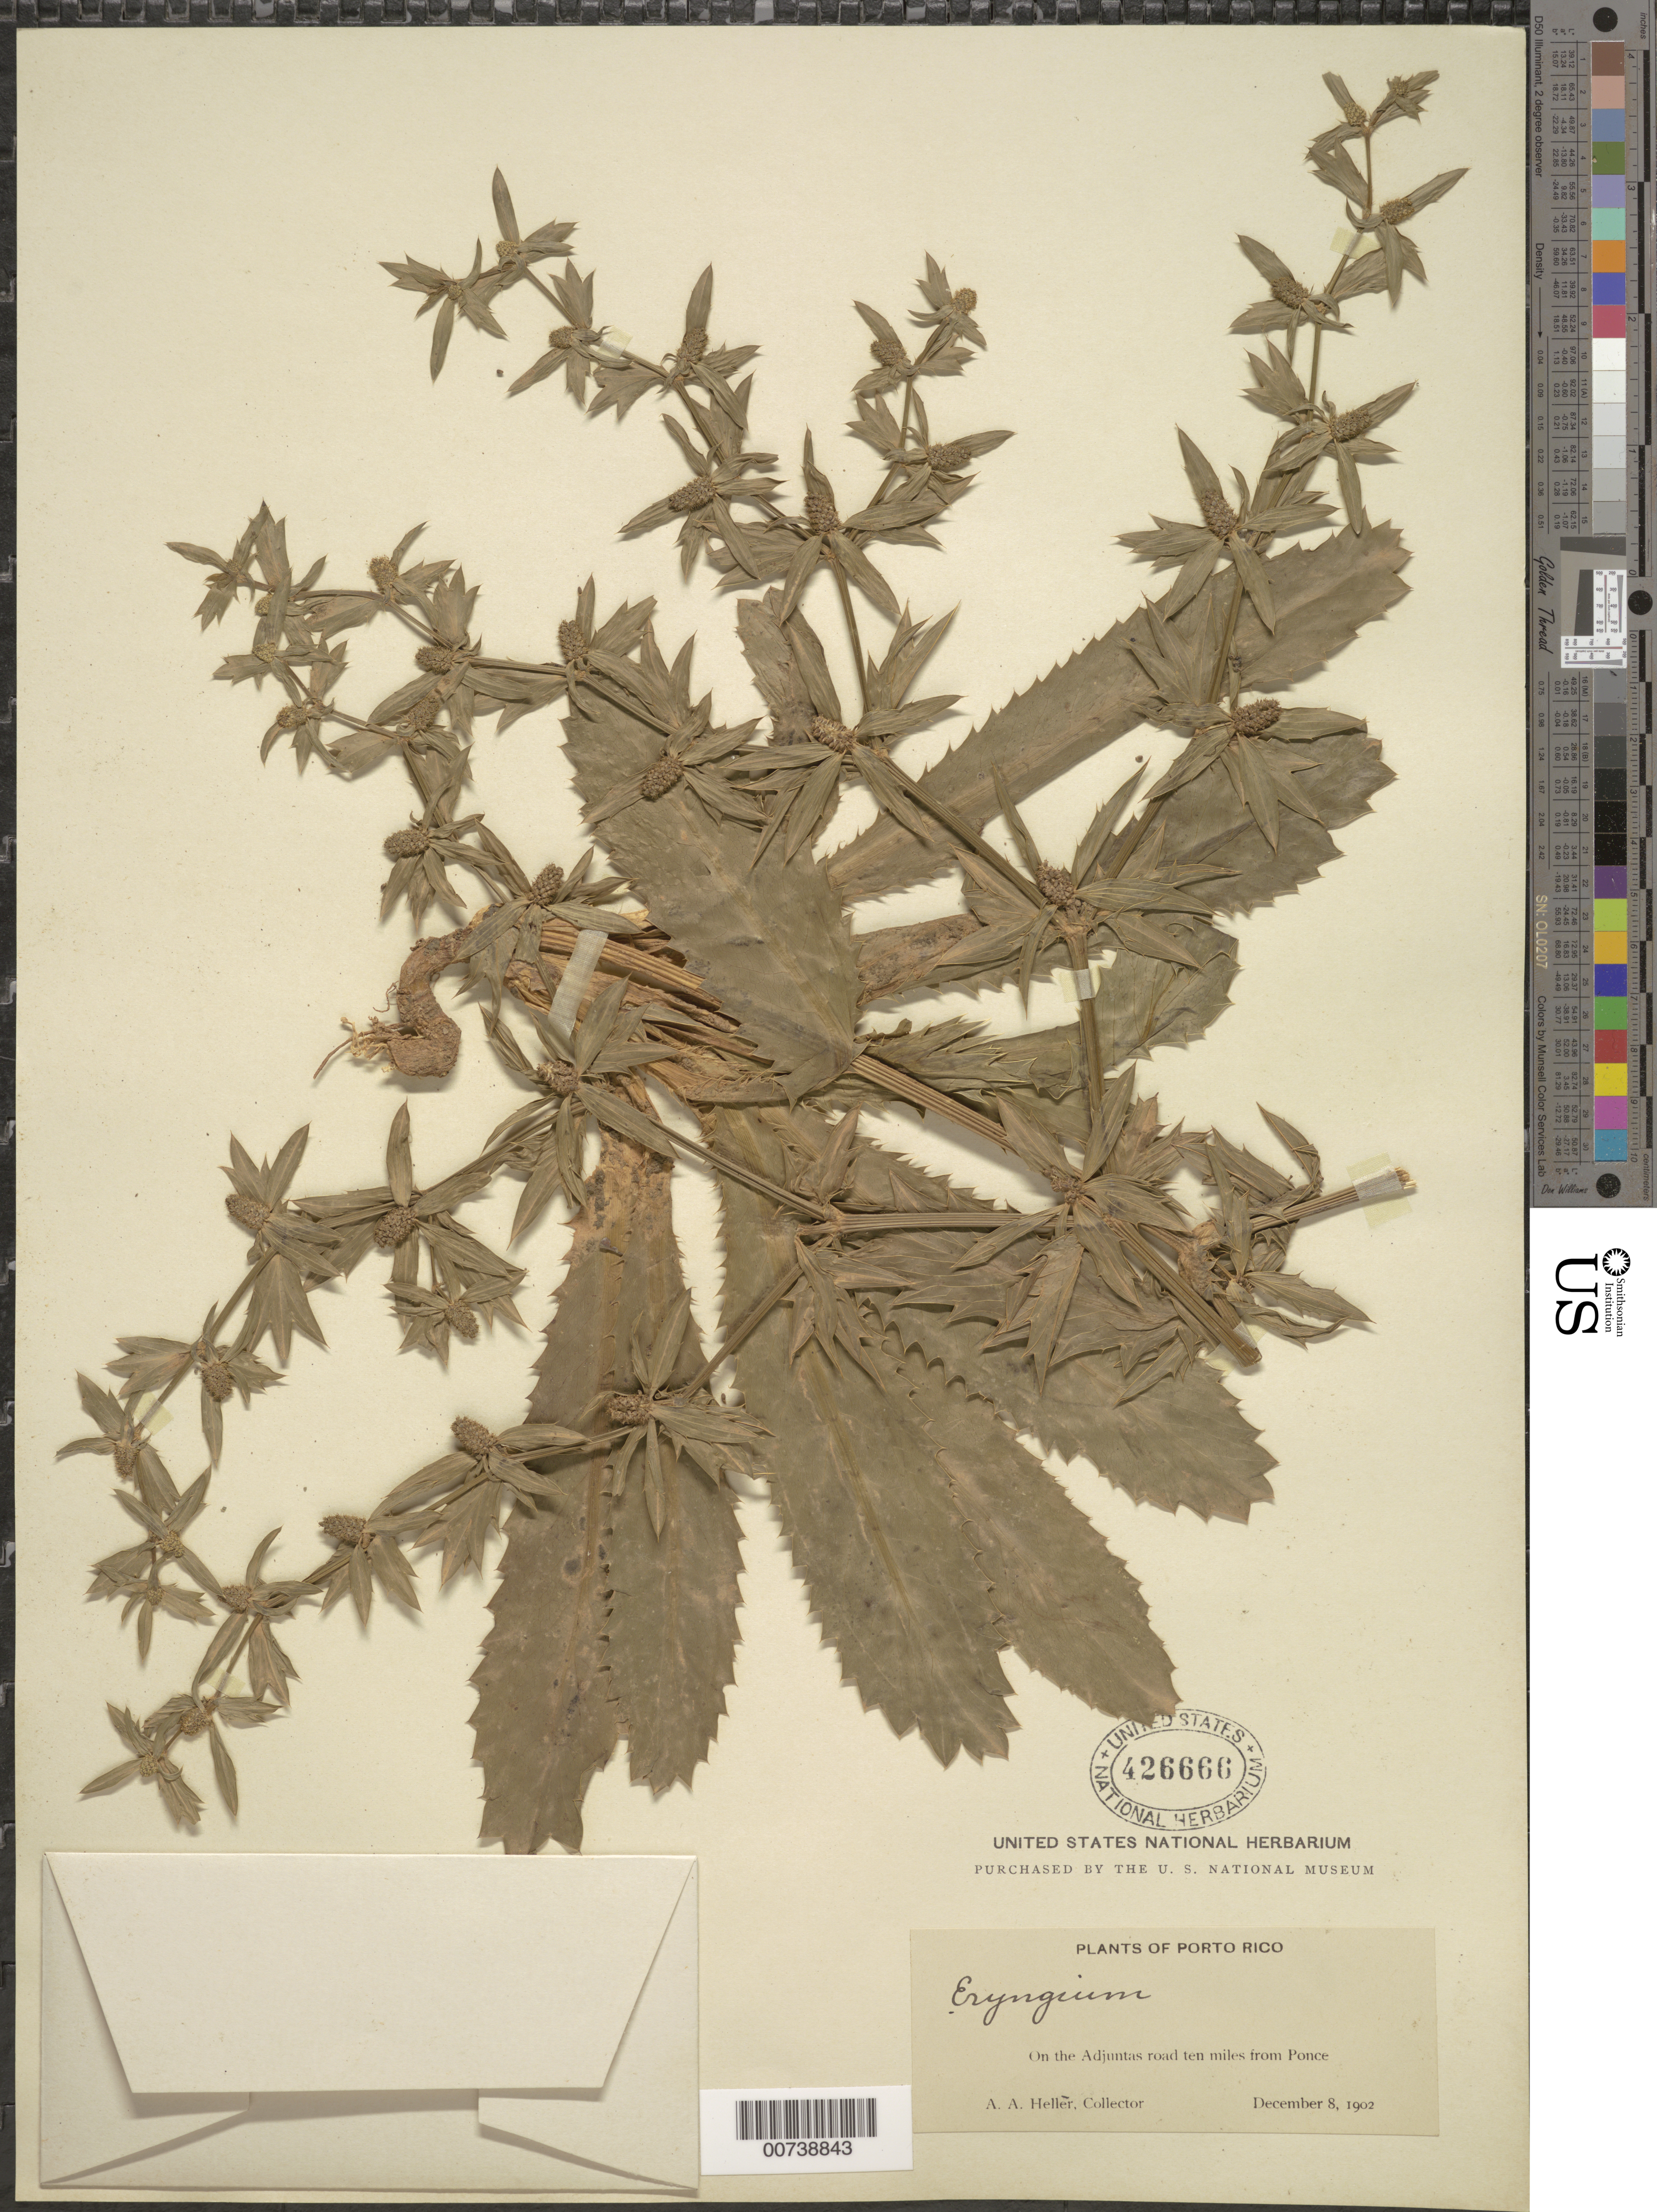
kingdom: Plantae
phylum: Tracheophyta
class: Magnoliopsida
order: Apiales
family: Apiaceae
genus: Eryngium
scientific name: Eryngium foetidum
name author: L.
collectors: A. A. Heller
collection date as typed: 08 Dec 1902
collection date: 1902-12-08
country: Puerto Rico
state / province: Ponce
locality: On the Adjuntas Road ten miles from Ponce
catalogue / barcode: US 426666